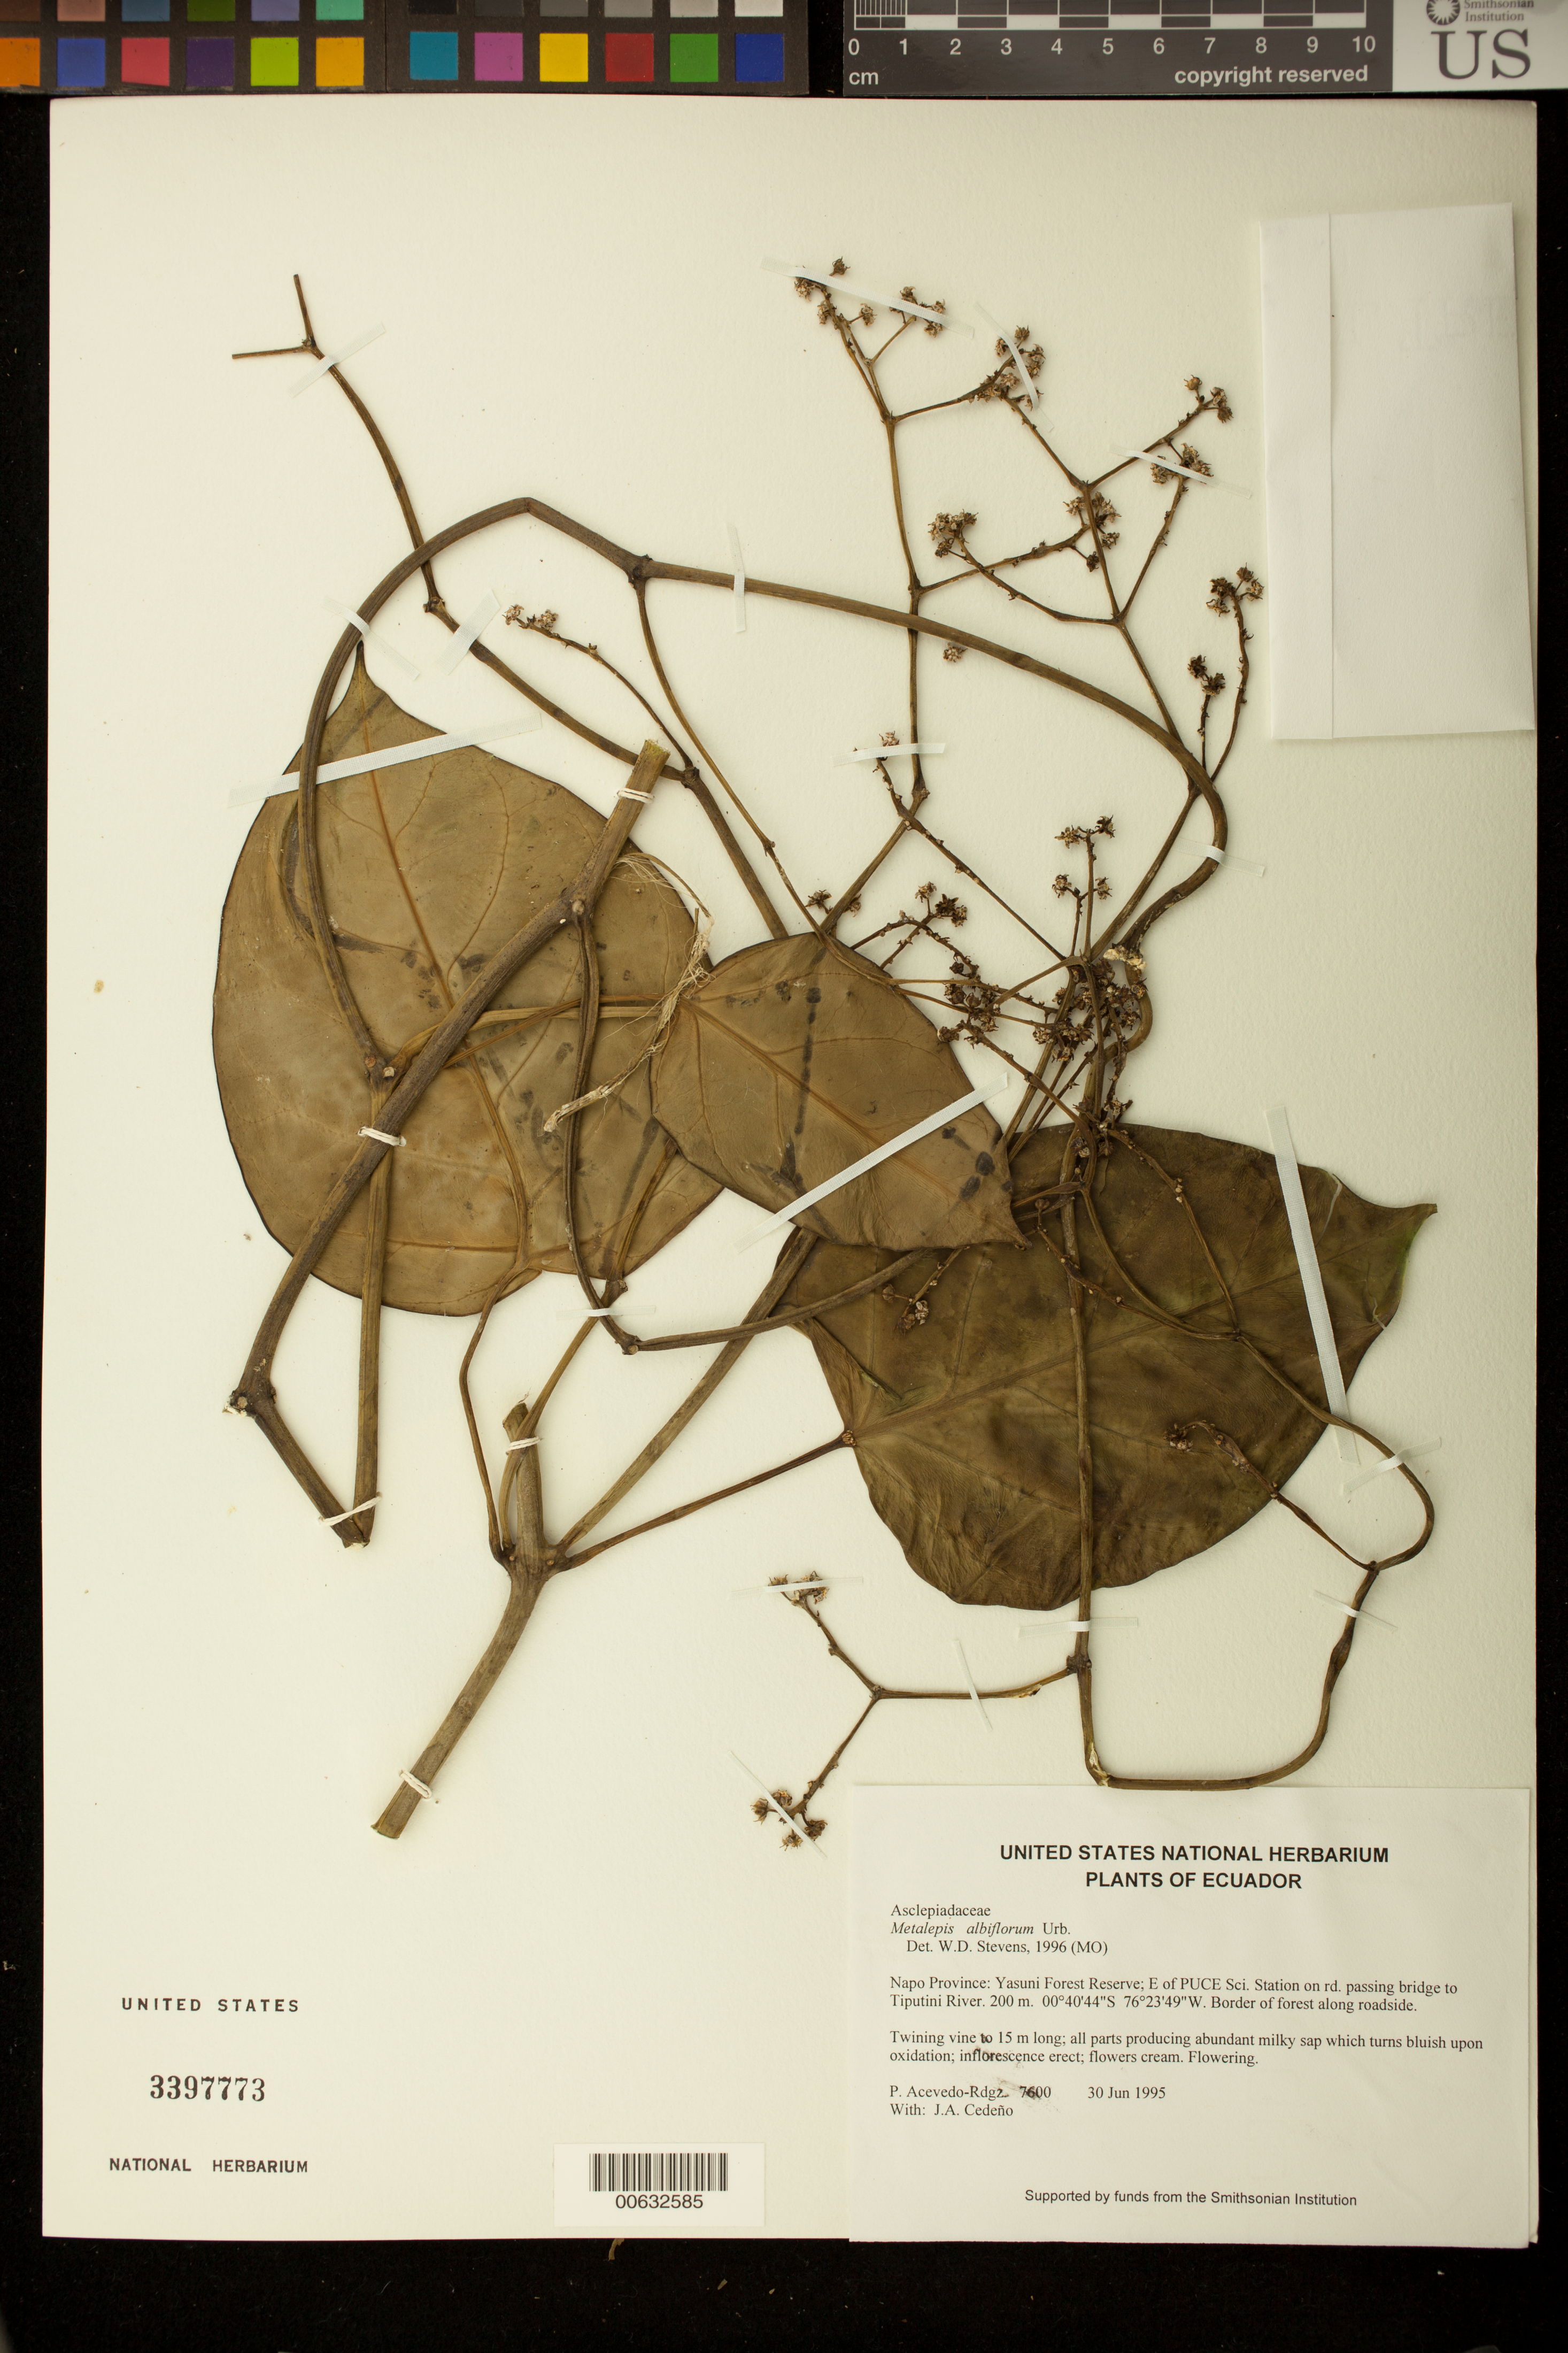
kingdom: Plantae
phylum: Tracheophyta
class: Magnoliopsida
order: Gentianales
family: Apocynaceae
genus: Metalepis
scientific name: Metalepis albiflorum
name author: Urb.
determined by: Stevens, W. Douglas, Missouri Botanical Garden (MO)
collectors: P. Acevedo-Rodr. & J. A. Cedeño M.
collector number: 7600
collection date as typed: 30 Jun 1995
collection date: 1995-06-30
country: Ecuador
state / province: Napo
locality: Napo Province: Yasuni Forest Reserve; E of PUCE Sci. Station on rd. passing bridge to Tiputini River.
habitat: Border of forest along roadside.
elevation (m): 200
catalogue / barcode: US 3397773